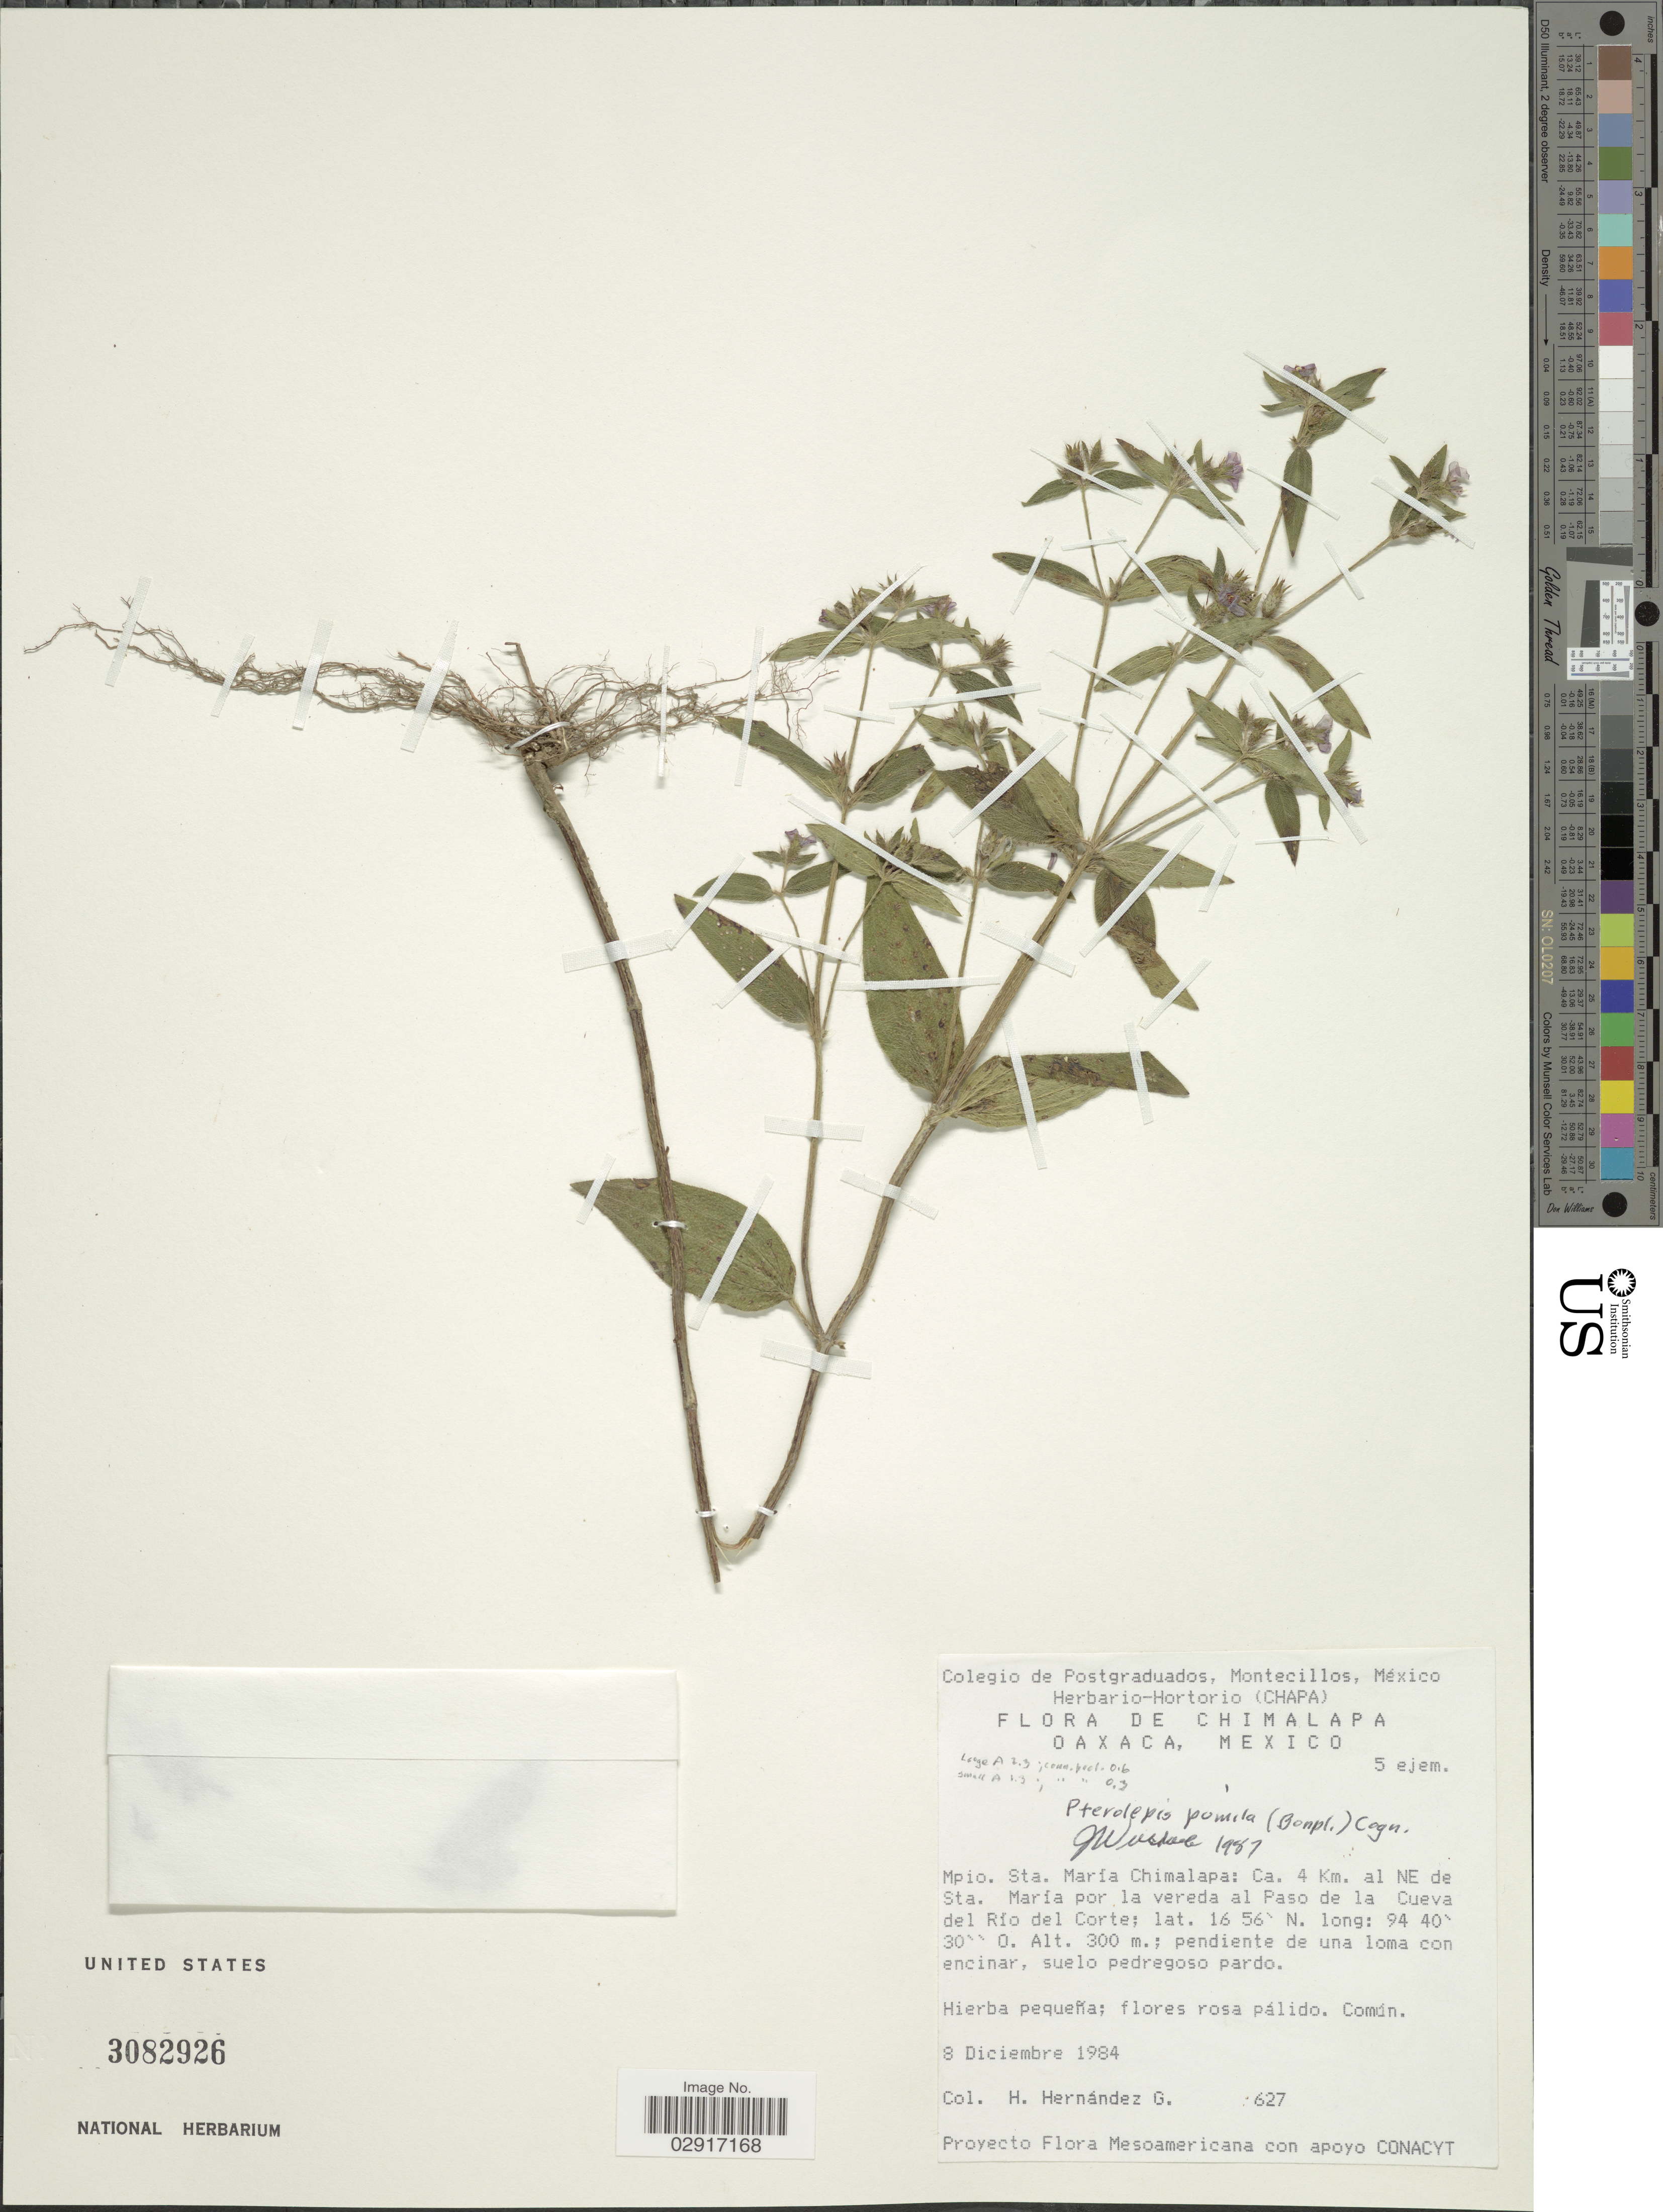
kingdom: Plantae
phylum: Tracheophyta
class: Magnoliopsida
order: Myrtales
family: Melastomataceae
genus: Pterolepis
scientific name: Pterolepis trichotoma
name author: (Rottb.) Cogn.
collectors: H. Hernandez G.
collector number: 627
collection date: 1984-12-08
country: Mexico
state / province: Oaxaca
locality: Chimalapa. Mpio. Sta. María Chimalapa: Ca. 4 Km. al NE de Sta. María por la vereda al Paso de la Cueva del Río del Corte.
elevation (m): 300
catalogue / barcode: US 3082926